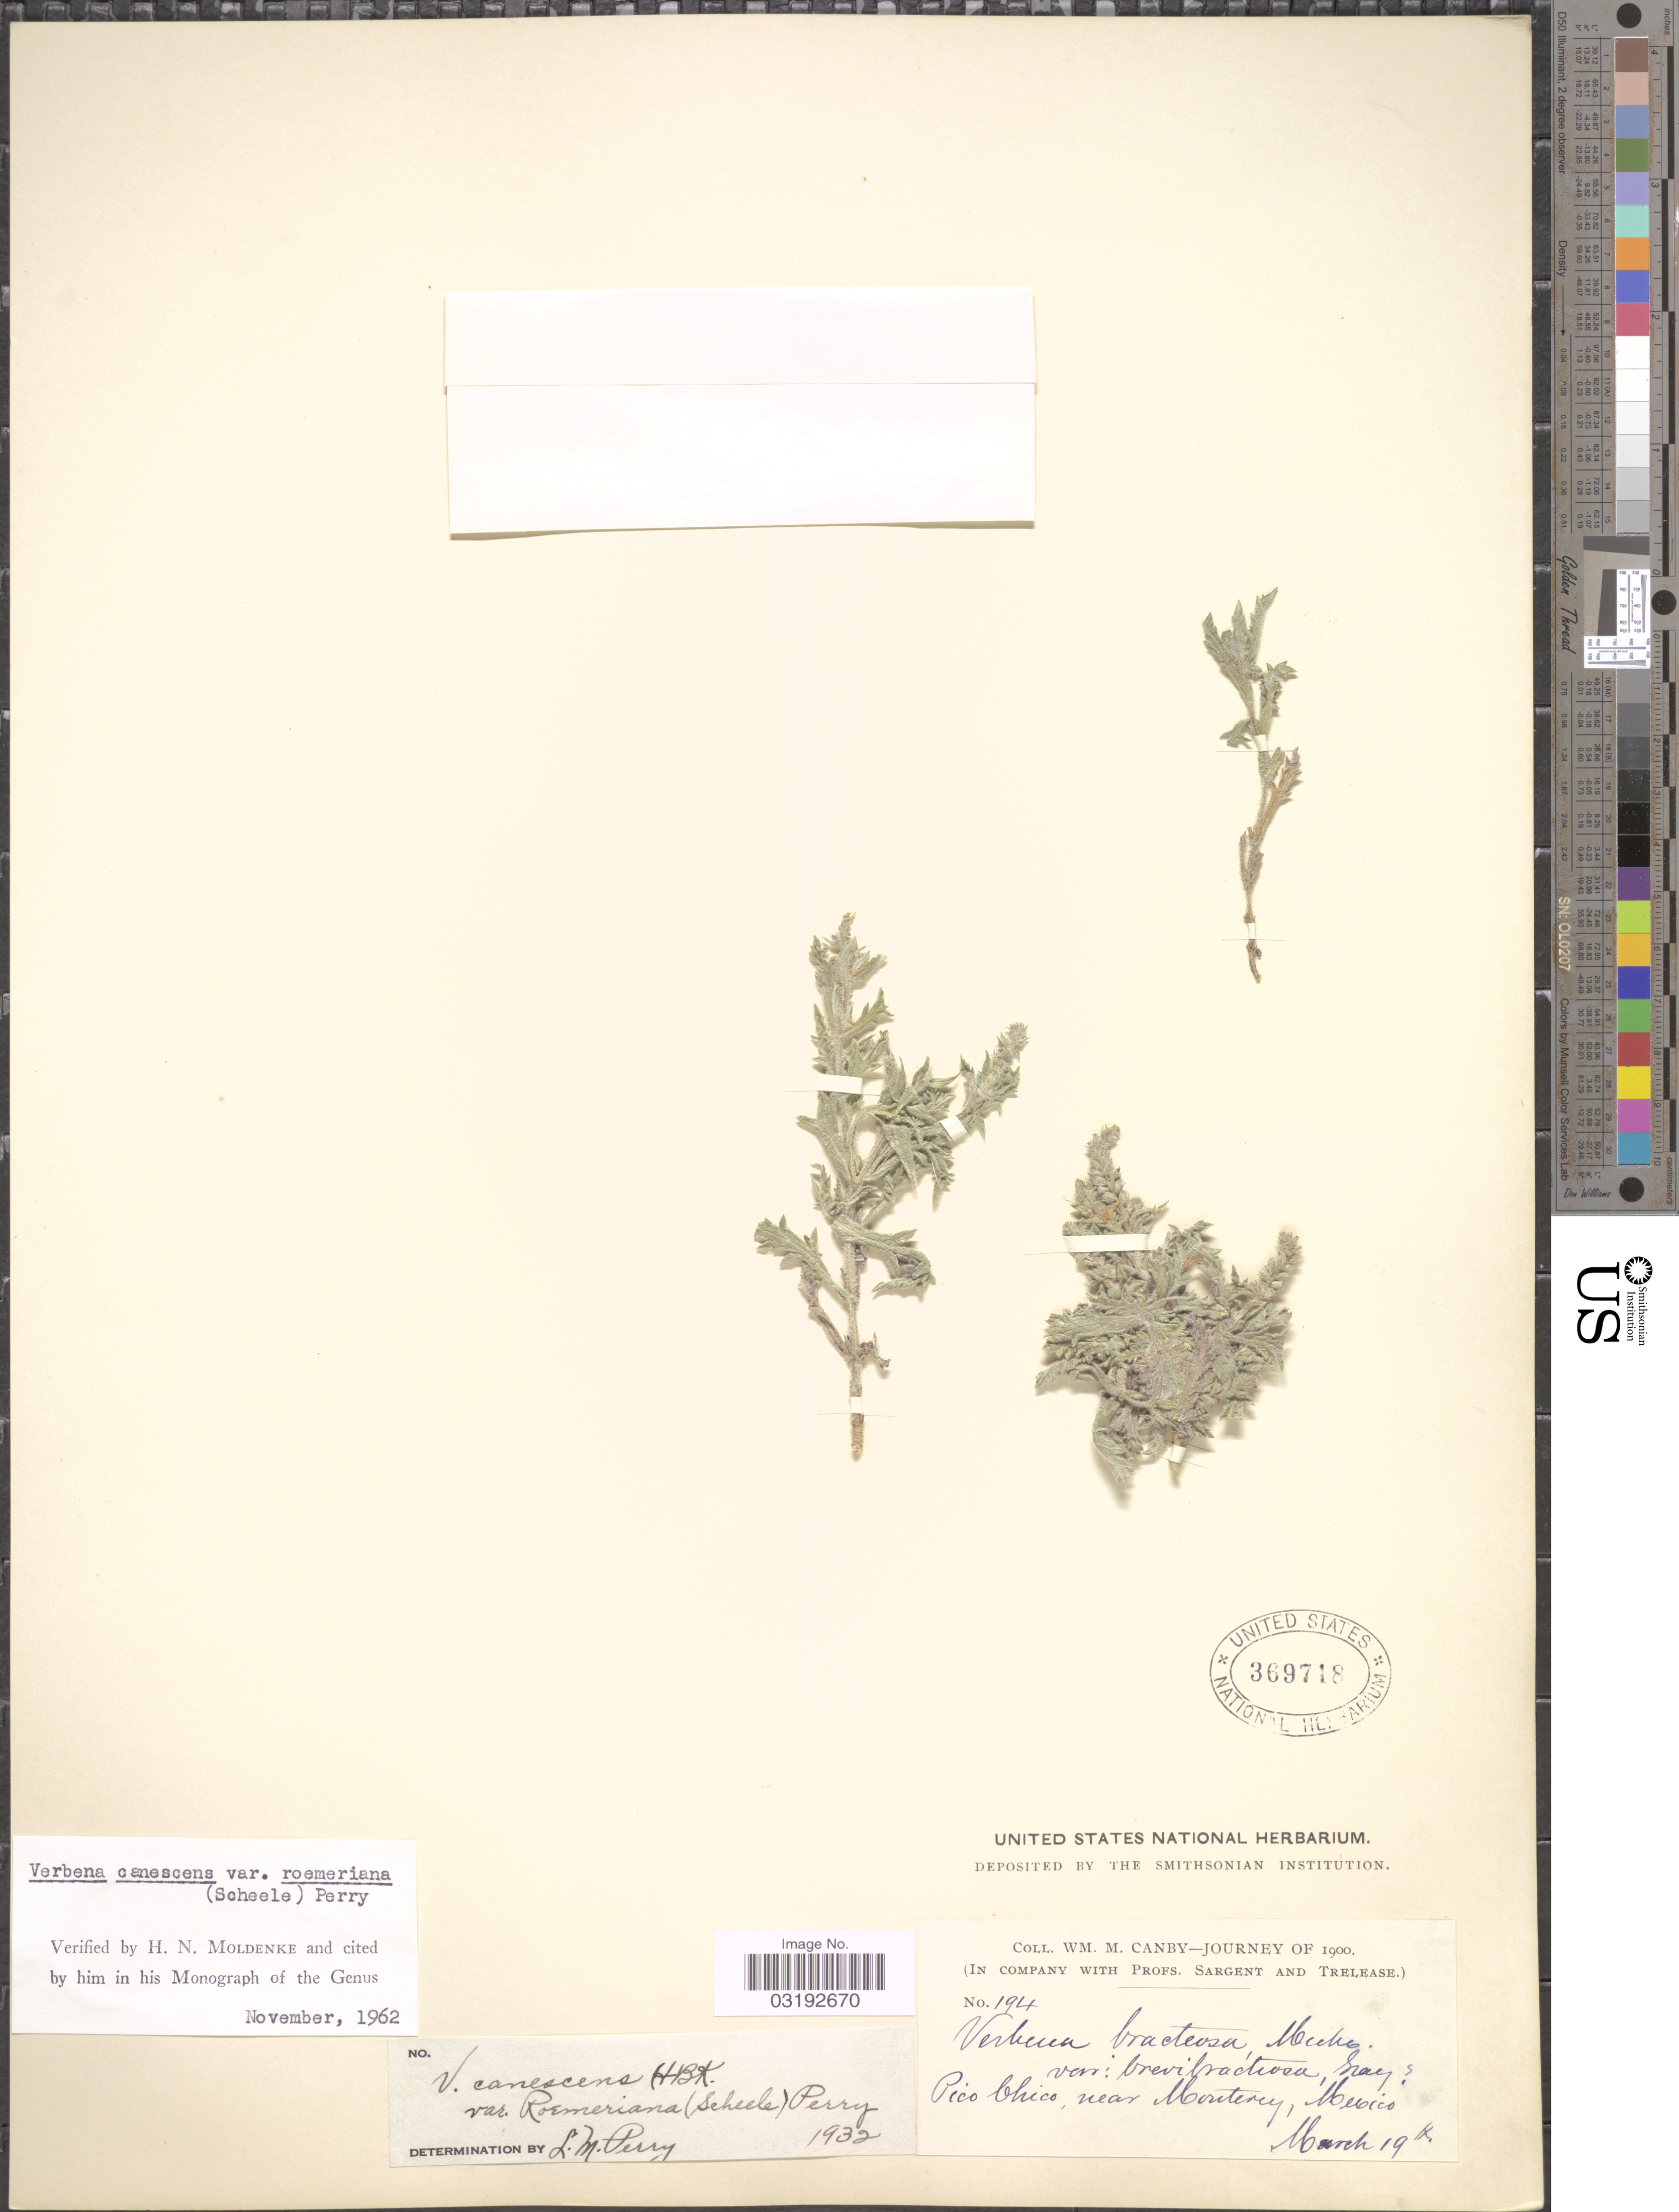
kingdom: Plantae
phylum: Tracheophyta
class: Magnoliopsida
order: Lamiales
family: Verbenaceae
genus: Verbena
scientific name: Verbena canescens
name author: Kunth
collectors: W. M. Canby, -- Sargent & -- Trelease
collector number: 194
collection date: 1900-03-19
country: Mexico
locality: Pico Chico, near Monterrey.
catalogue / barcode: US 369718